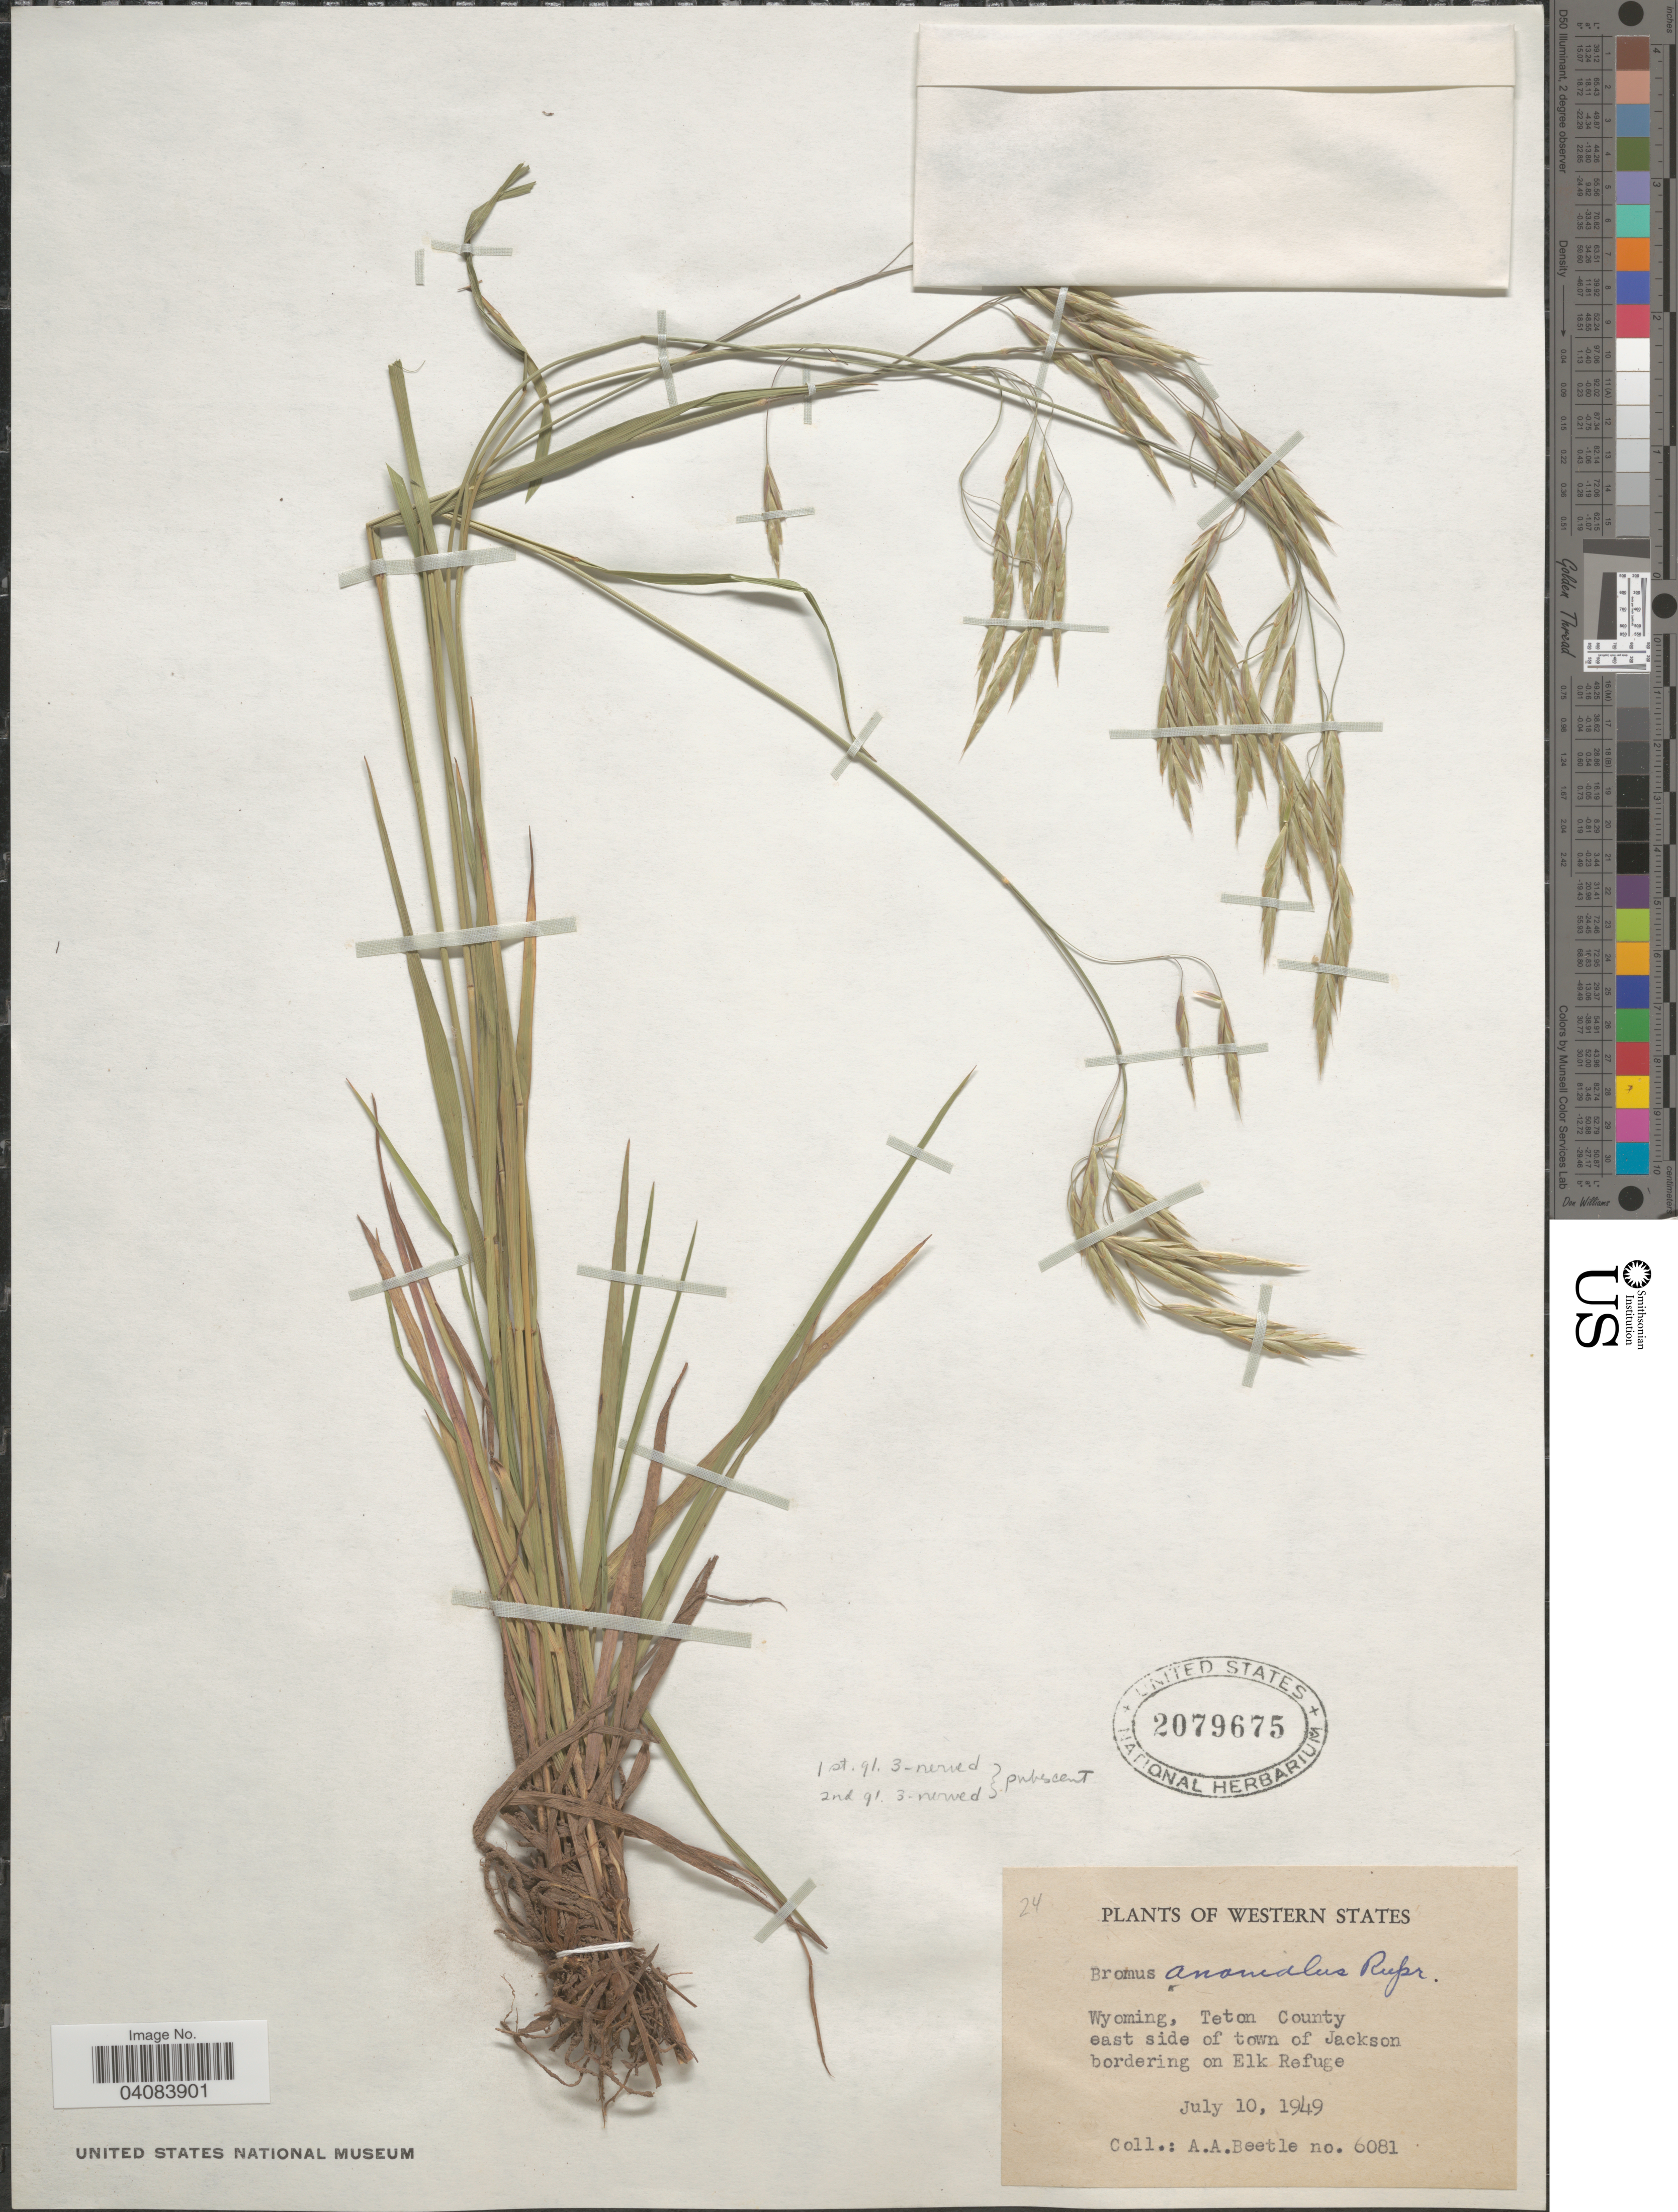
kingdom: Plantae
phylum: Tracheophyta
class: Liliopsida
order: Poales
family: Poaceae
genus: Bromus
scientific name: Bromus porteri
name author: (J.M. Coult.) Nash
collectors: A. A. Beetle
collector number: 6081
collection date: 1949-07-10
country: United States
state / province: Wyoming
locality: Western States. Teton County east side of town of Jackson bordering on Elk Refuge.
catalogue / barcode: US 2079675